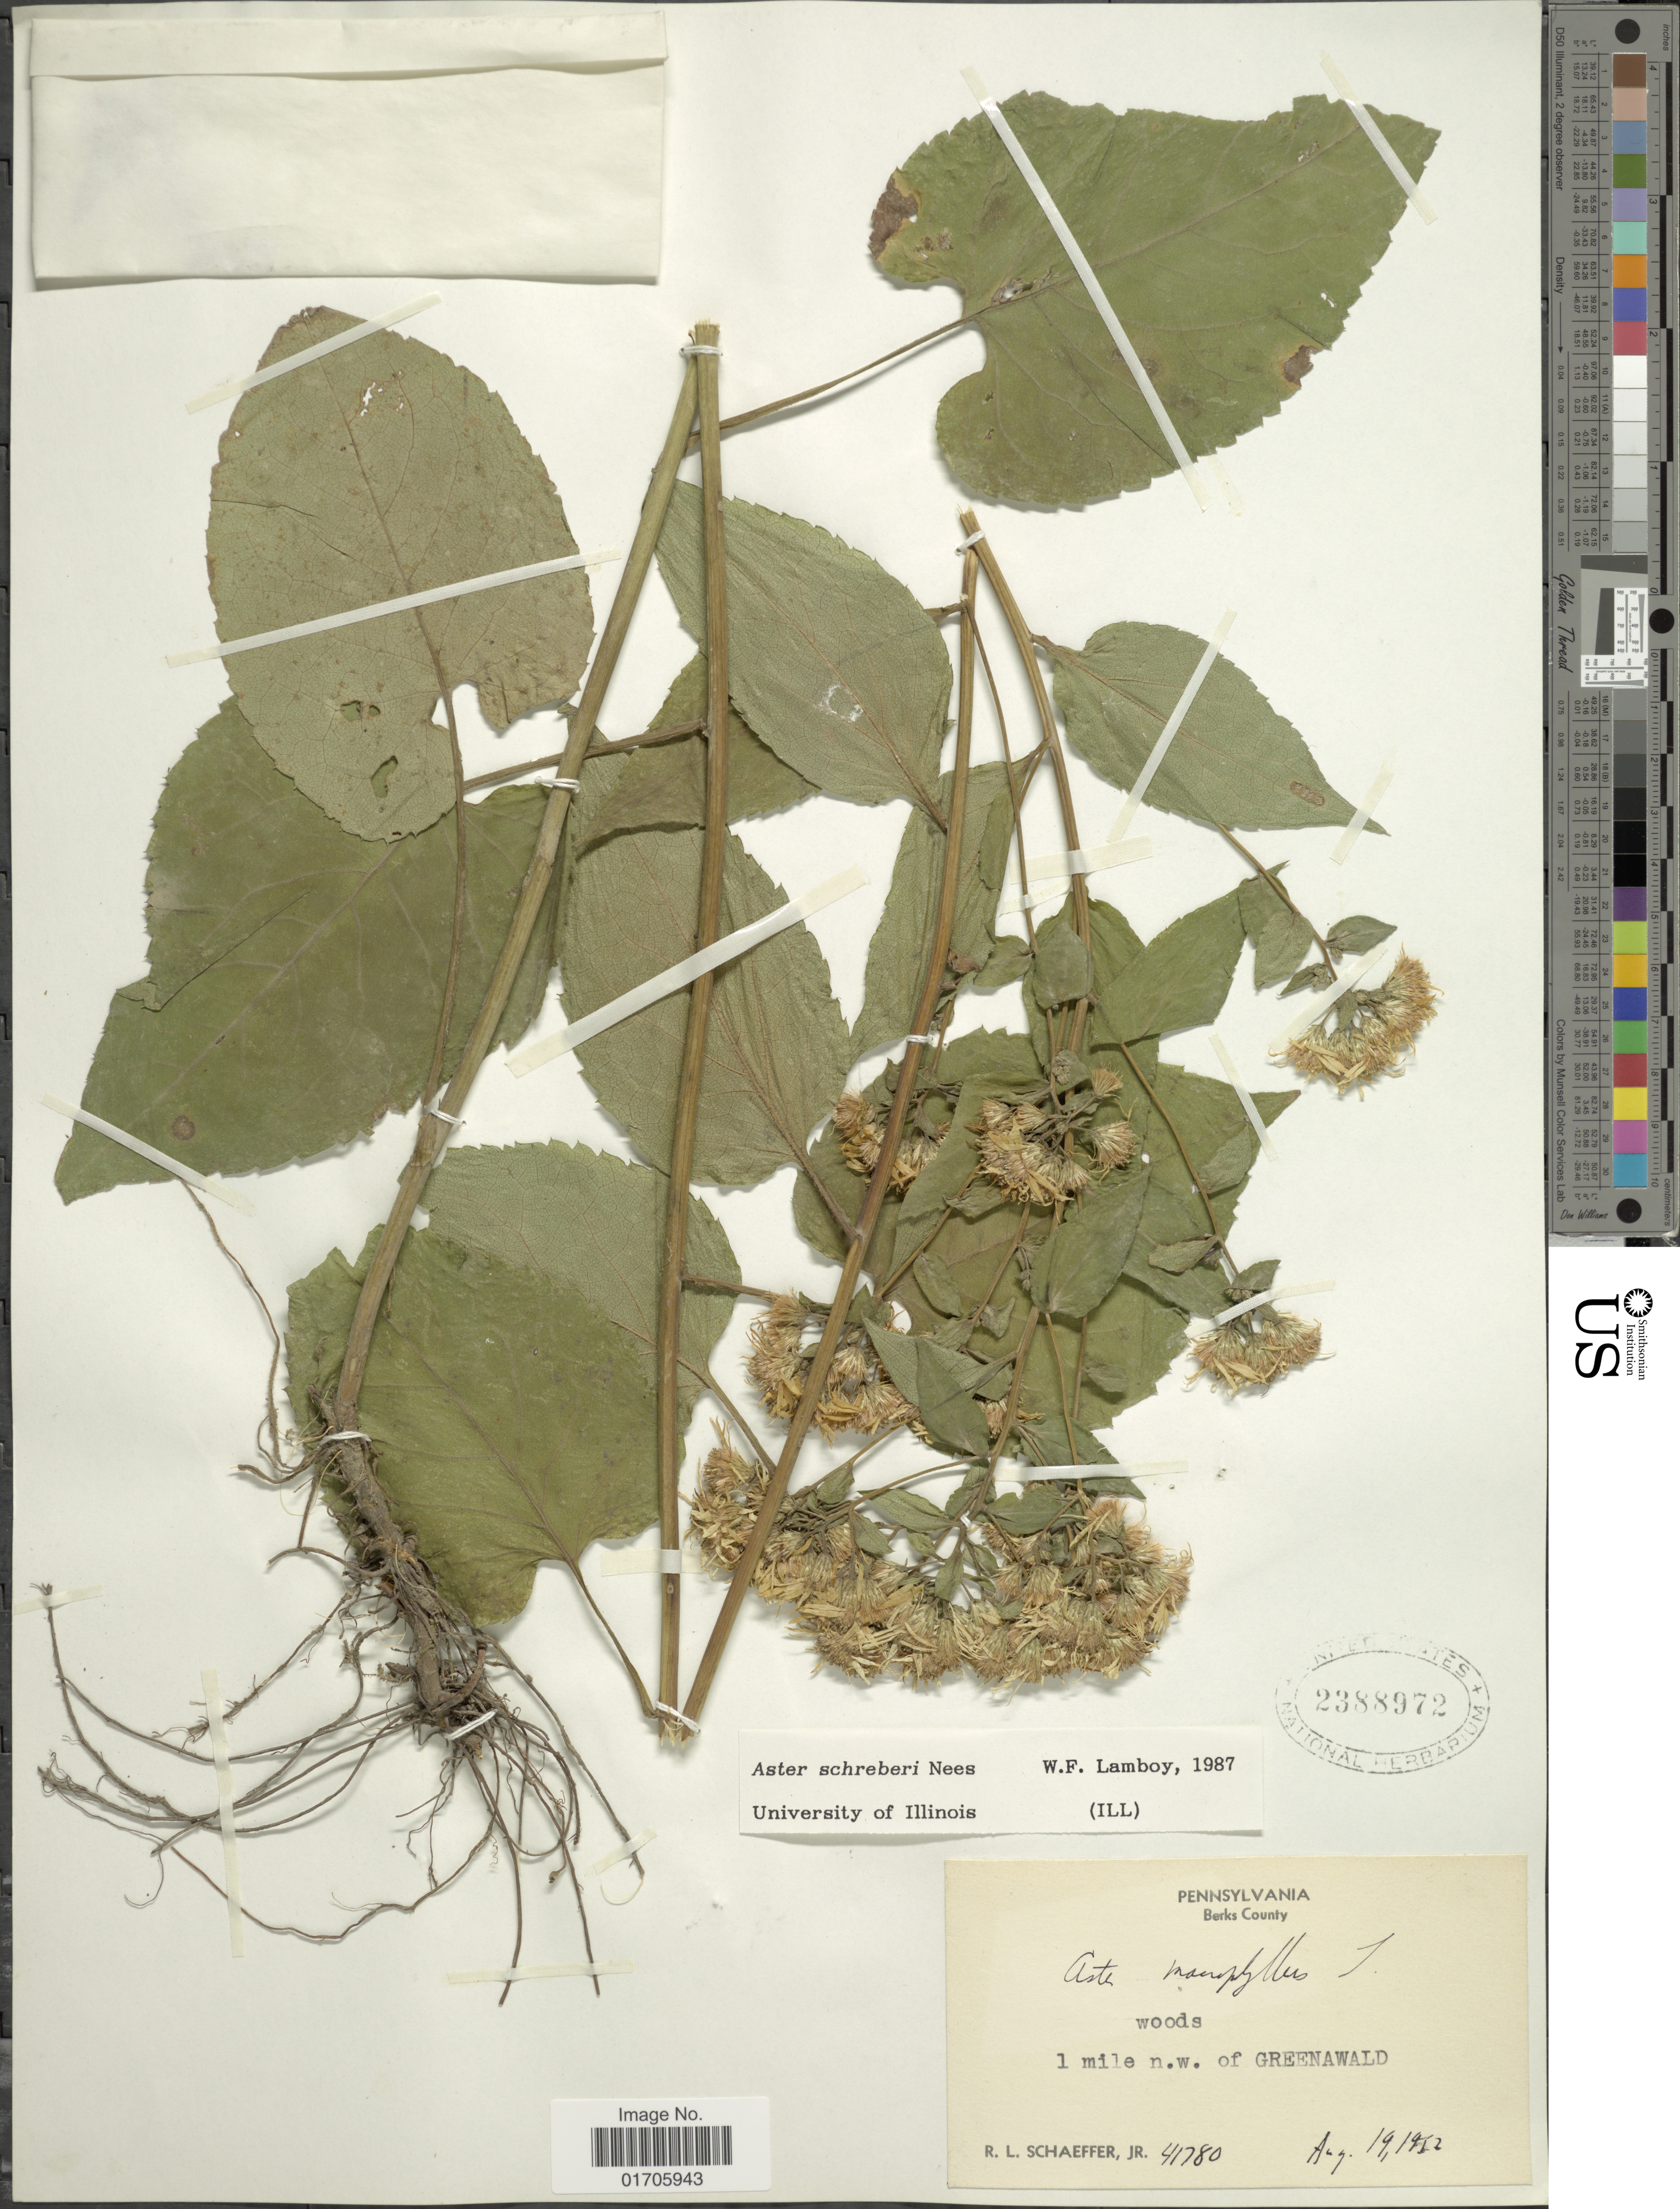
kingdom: Plantae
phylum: Tracheophyta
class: Magnoliopsida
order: Asterales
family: Asteraceae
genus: Eurybia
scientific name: Eurybia schreberi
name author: (Nees) Nees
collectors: R. L. Schaeffer Jr.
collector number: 41780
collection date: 1952-08-19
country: United States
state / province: Pennsylvania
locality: Pennsylvania. Berks County. 1 mile n.w. of Greenawald.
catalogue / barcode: US 2388972